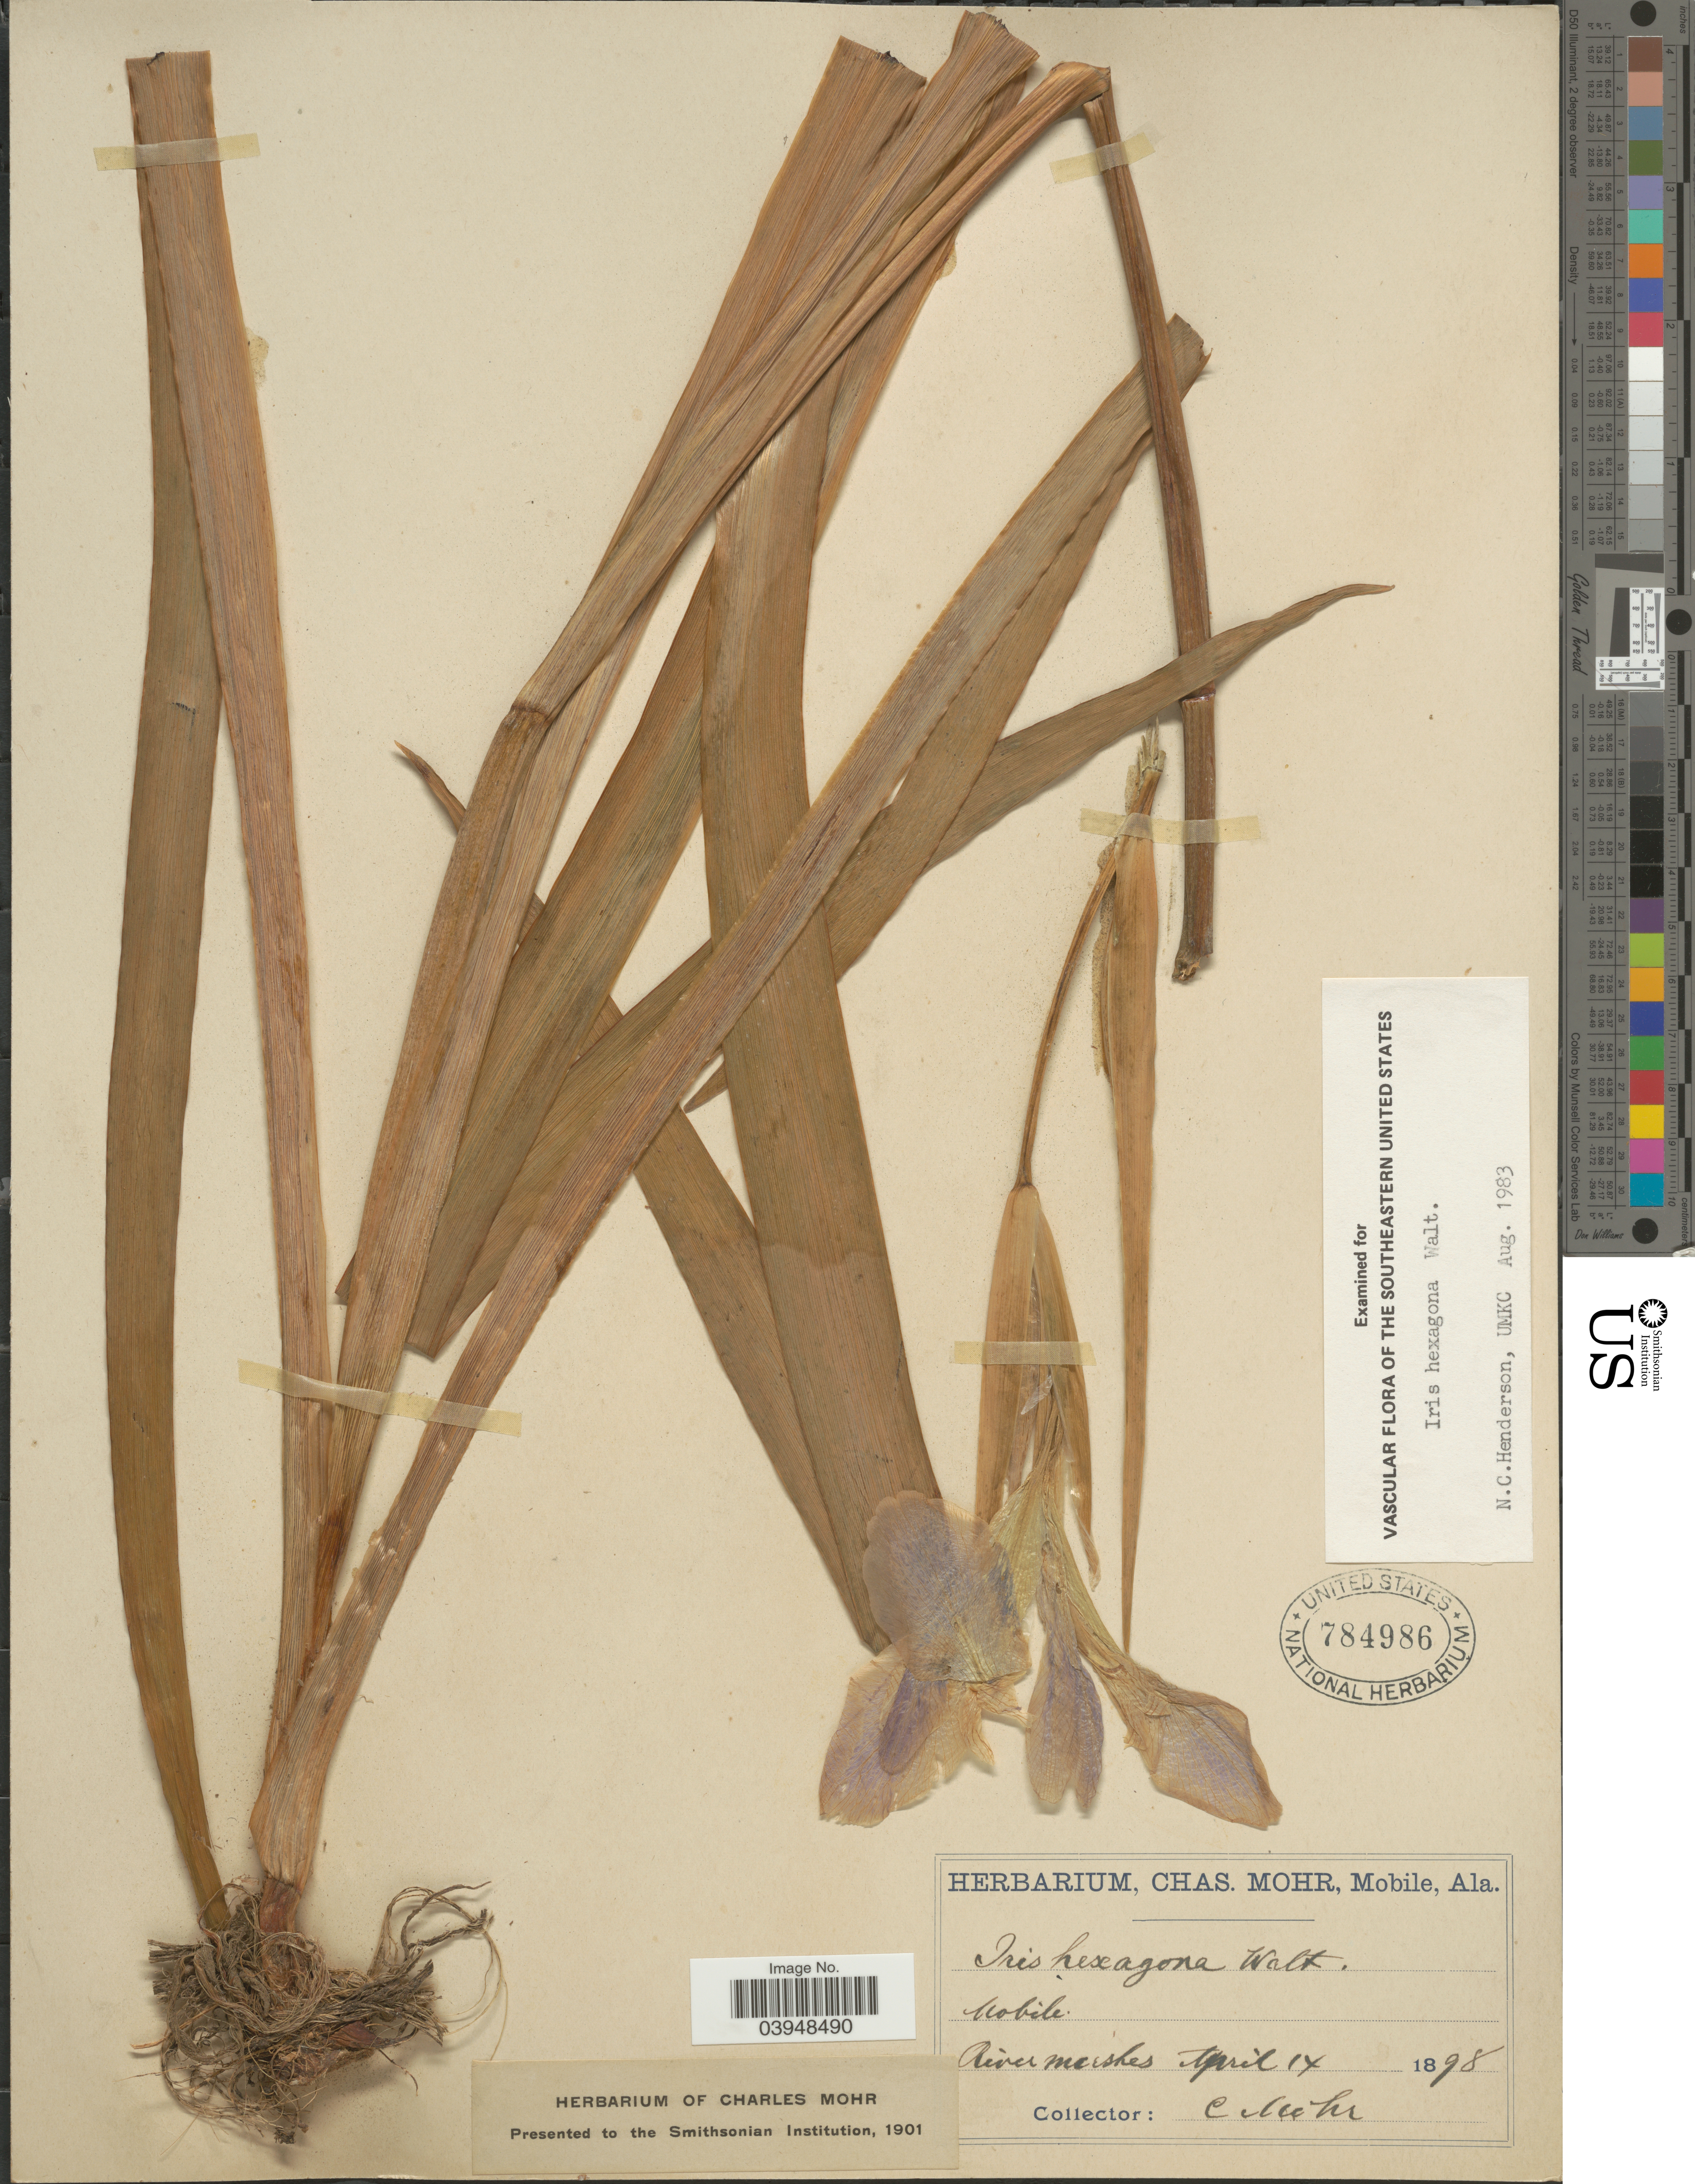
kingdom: Plantae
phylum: Tracheophyta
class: Liliopsida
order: Asparagales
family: Iridaceae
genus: Iris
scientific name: Iris hexagona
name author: Walter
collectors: C. T. Mohr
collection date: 1898-04-14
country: United States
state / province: Alabama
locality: Mobile.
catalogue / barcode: US 784986